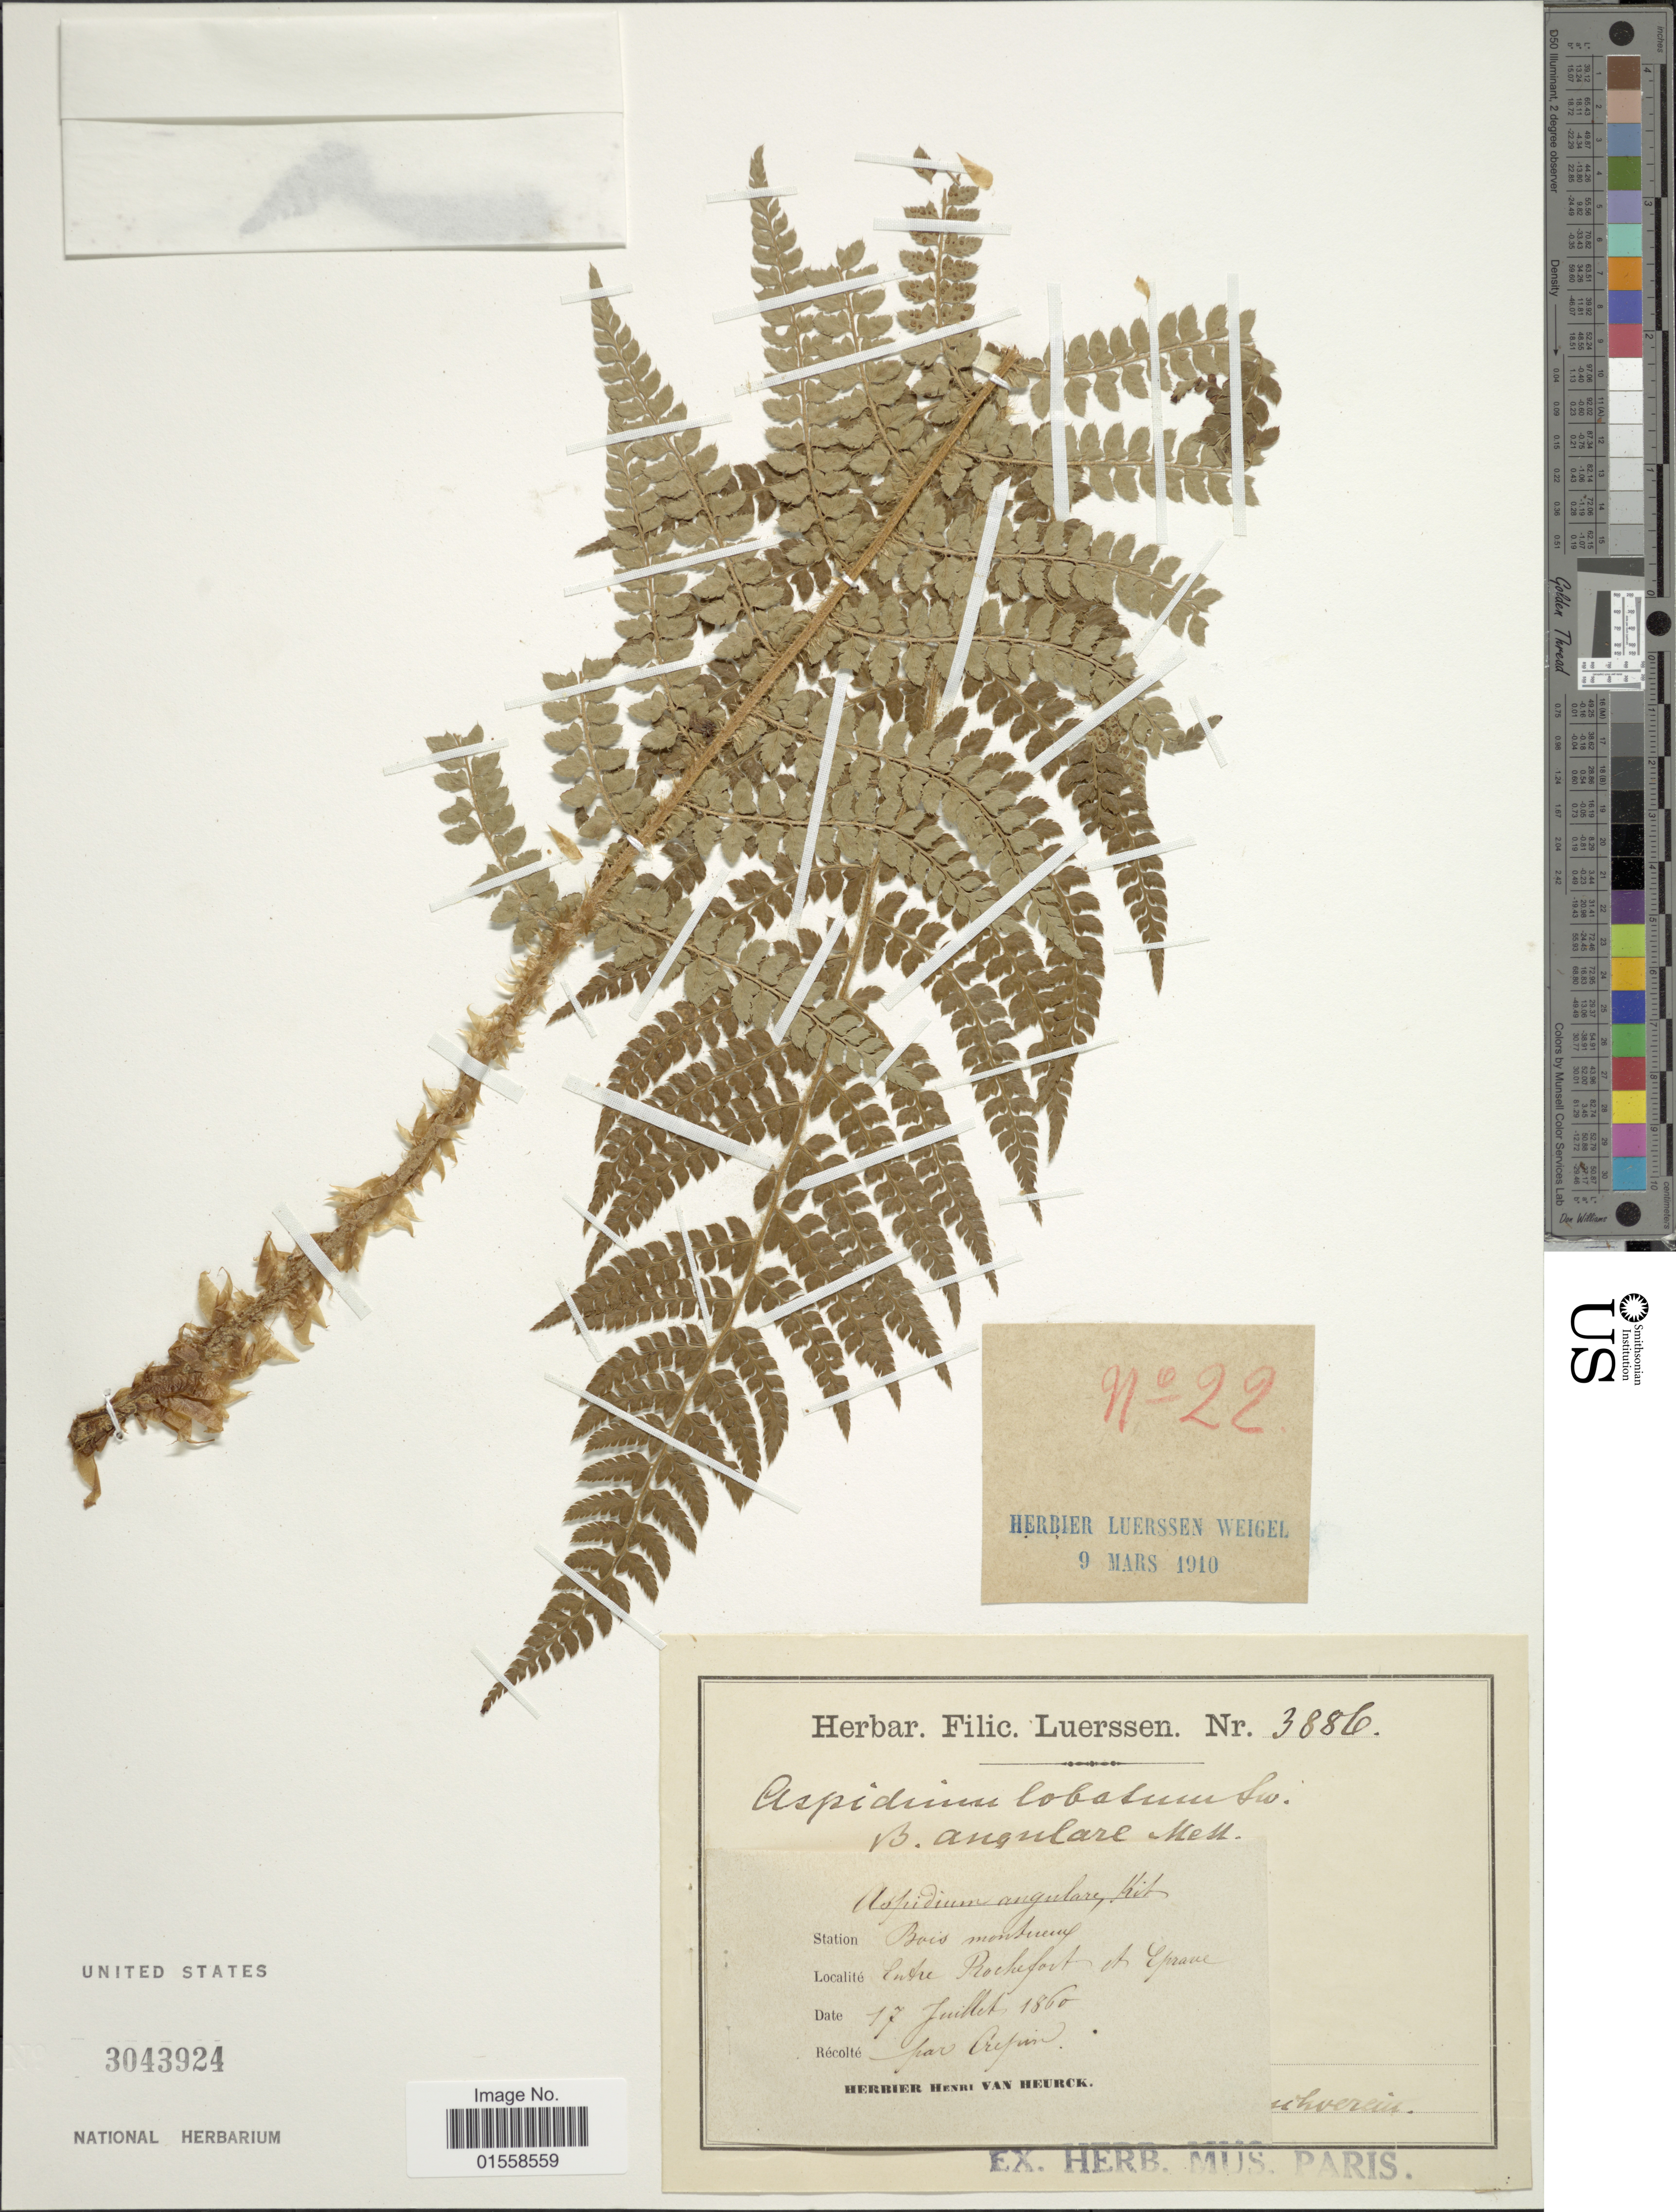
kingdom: Plantae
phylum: Tracheophyta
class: Polypodiopsida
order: Polypodiales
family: Dryopteridaceae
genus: Polystichum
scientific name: Polystichum aculeatum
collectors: Crepin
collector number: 3886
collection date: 1860-07-17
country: Belgium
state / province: Wallonia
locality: Entre Rochefort et Eprance. [interpreted]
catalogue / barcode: US 3043924